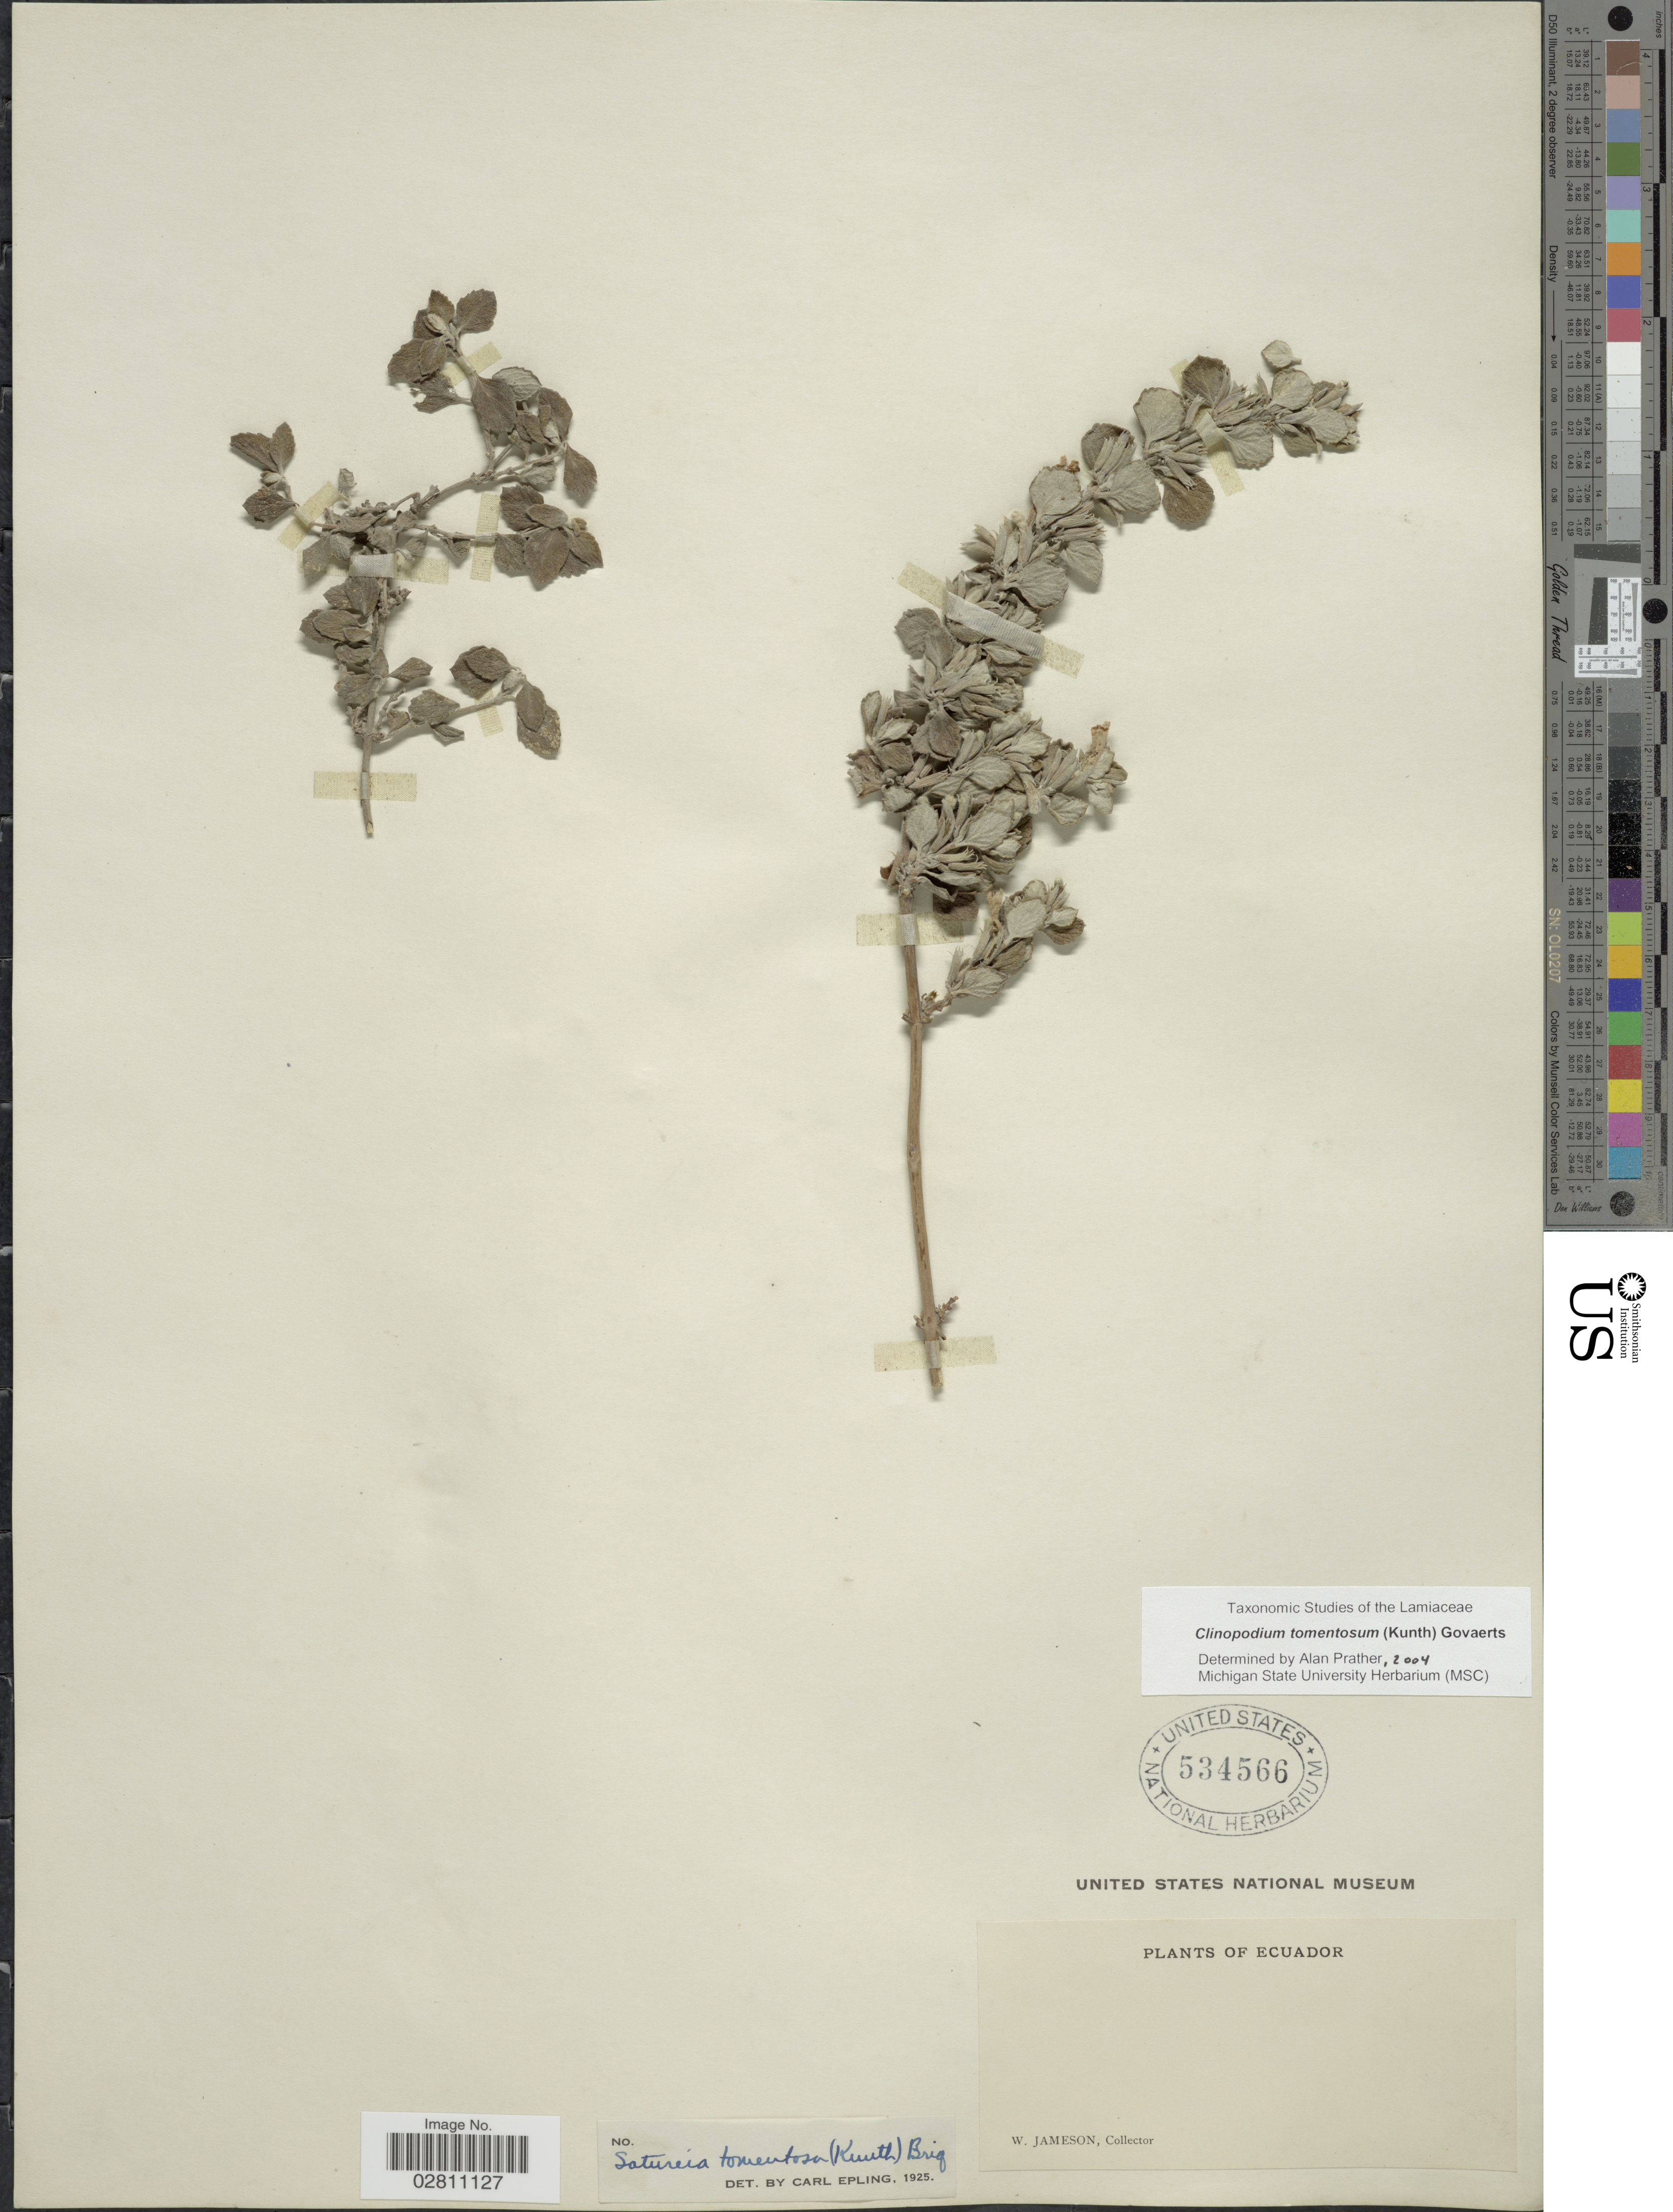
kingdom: Plantae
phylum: Tracheophyta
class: Magnoliopsida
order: Lamiales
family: Lamiaceae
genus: Clinopodium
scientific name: Clinopodium tomentosum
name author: (Kunth) Govaerts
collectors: W. Jameson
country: Ecuador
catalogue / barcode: US 534566